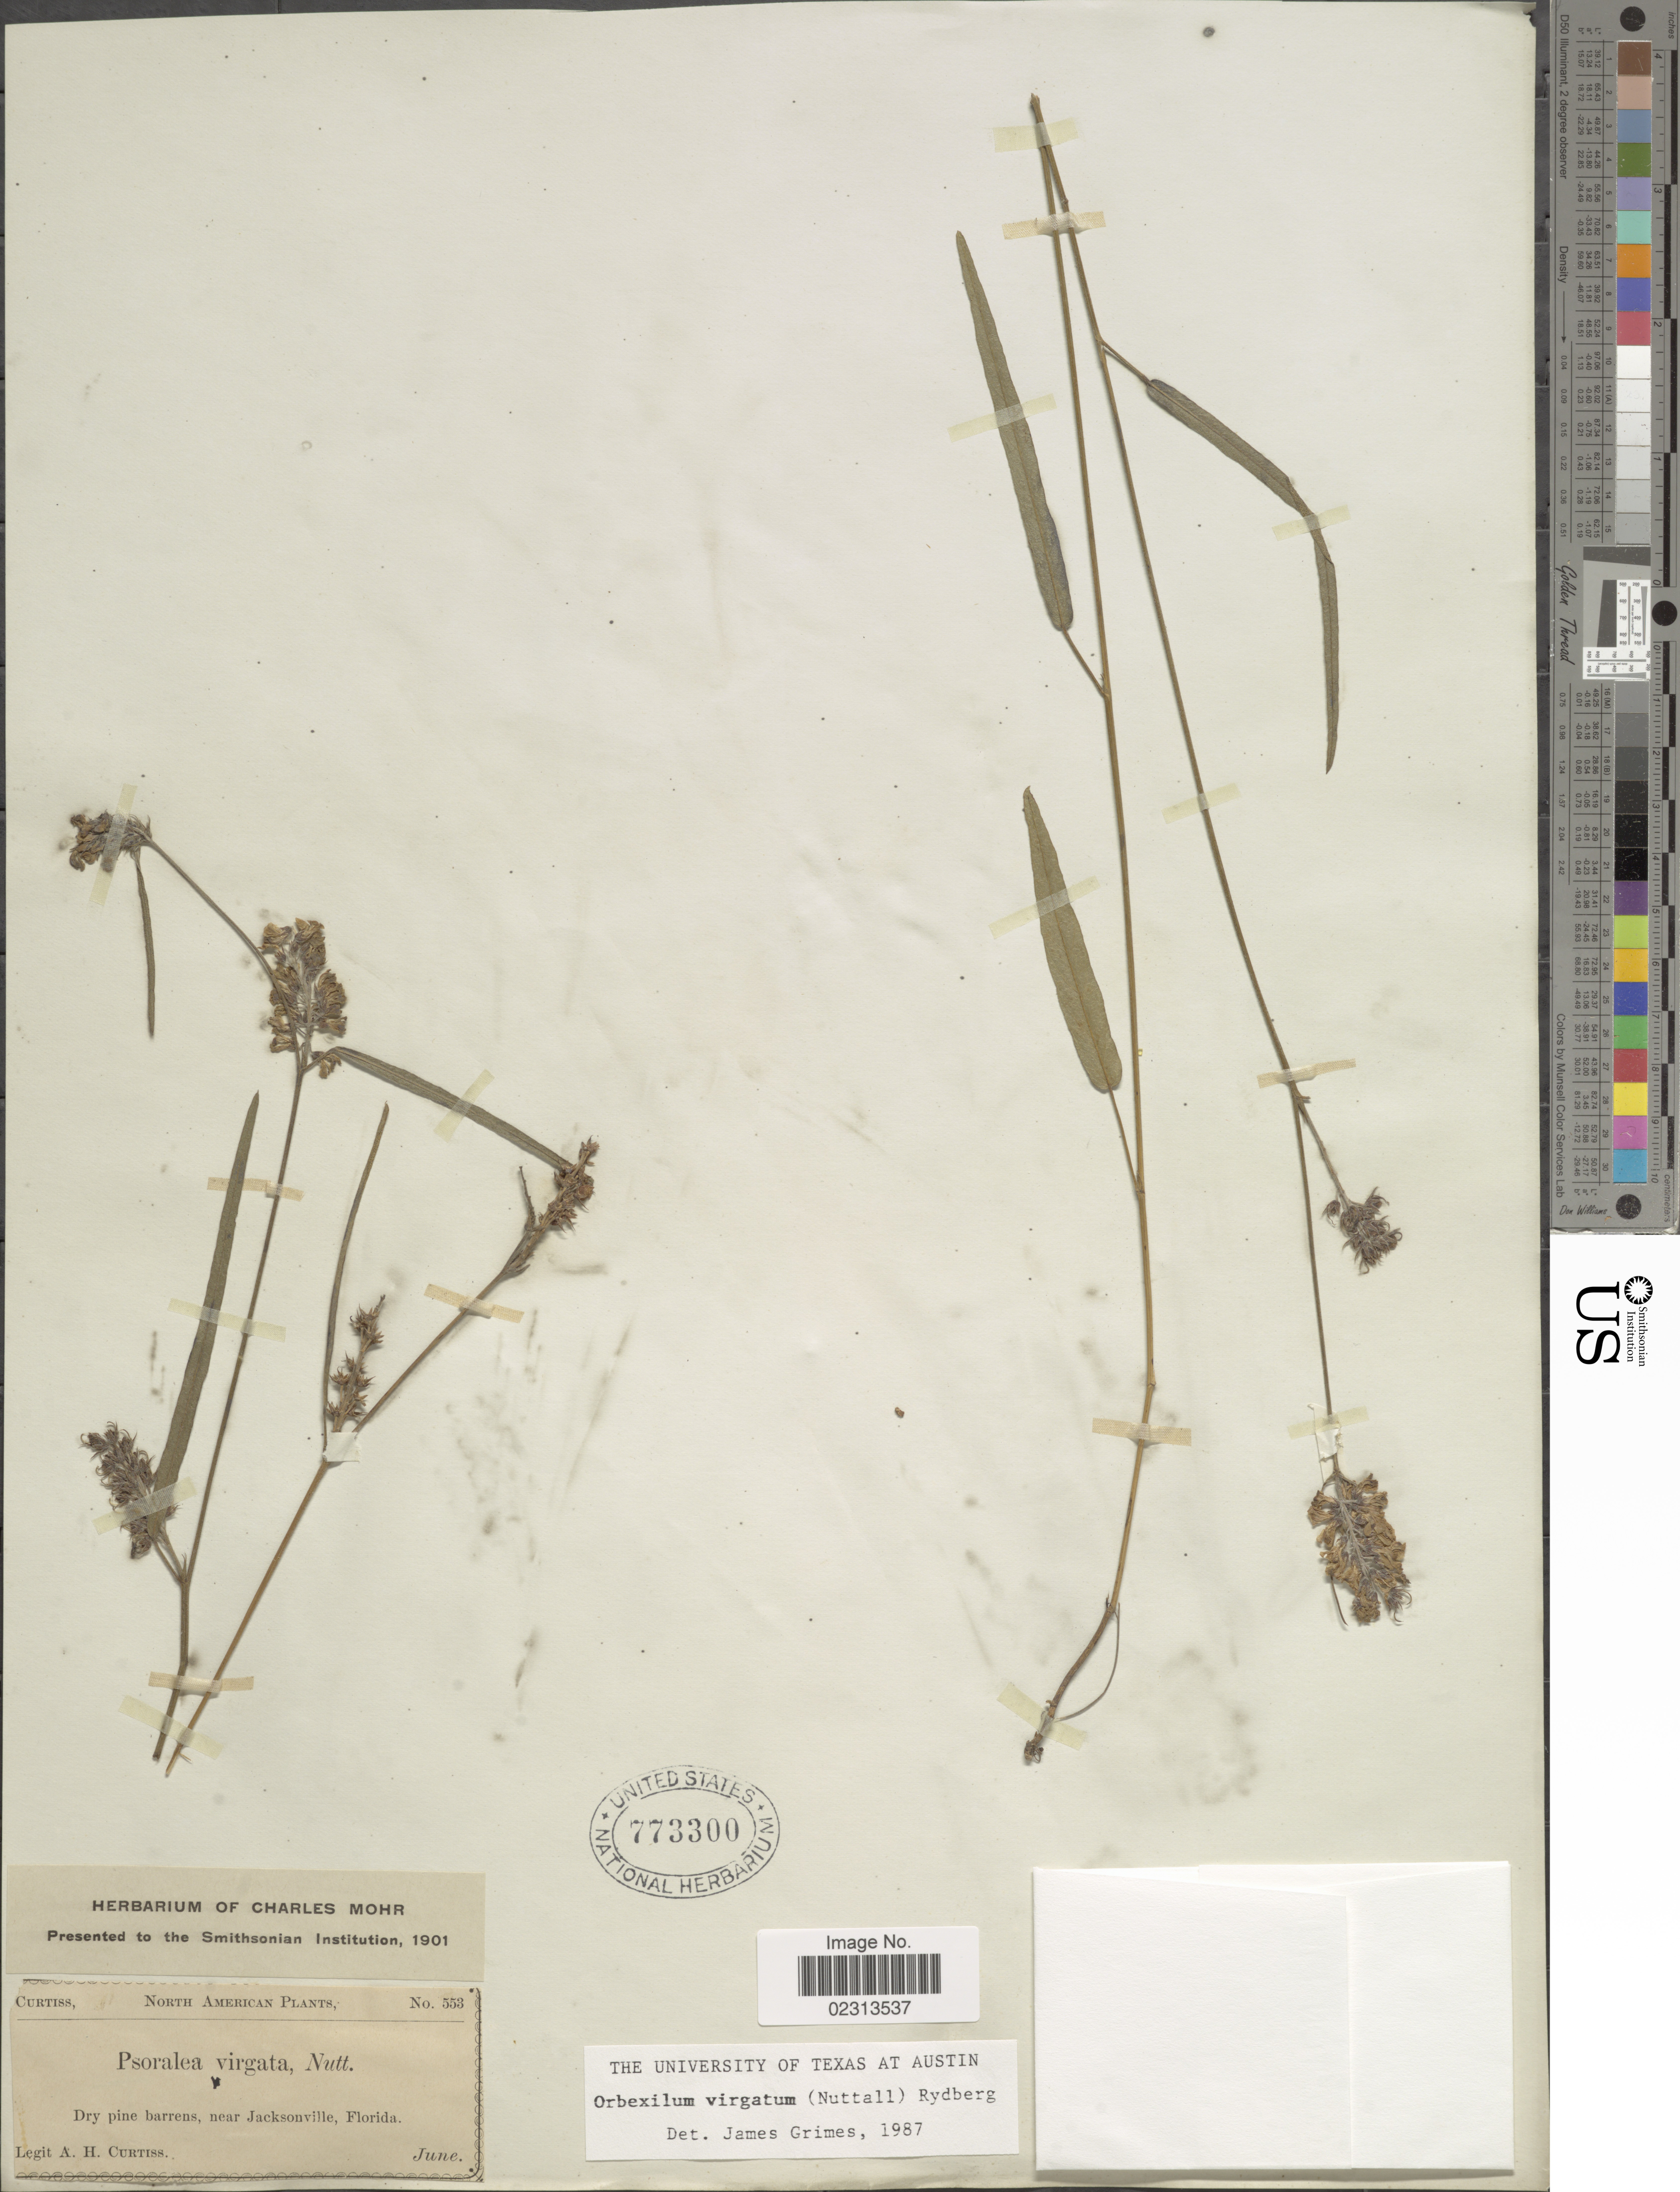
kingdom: Plantae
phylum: Tracheophyta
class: Magnoliopsida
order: Fabales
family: Fabaceae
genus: Orbexilum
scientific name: Orbexilum virgatum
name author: (Nutt.) Rydb.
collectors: A. H. Curtiss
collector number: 553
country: United States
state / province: Florida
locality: Near Jacksonville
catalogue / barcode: US 773300